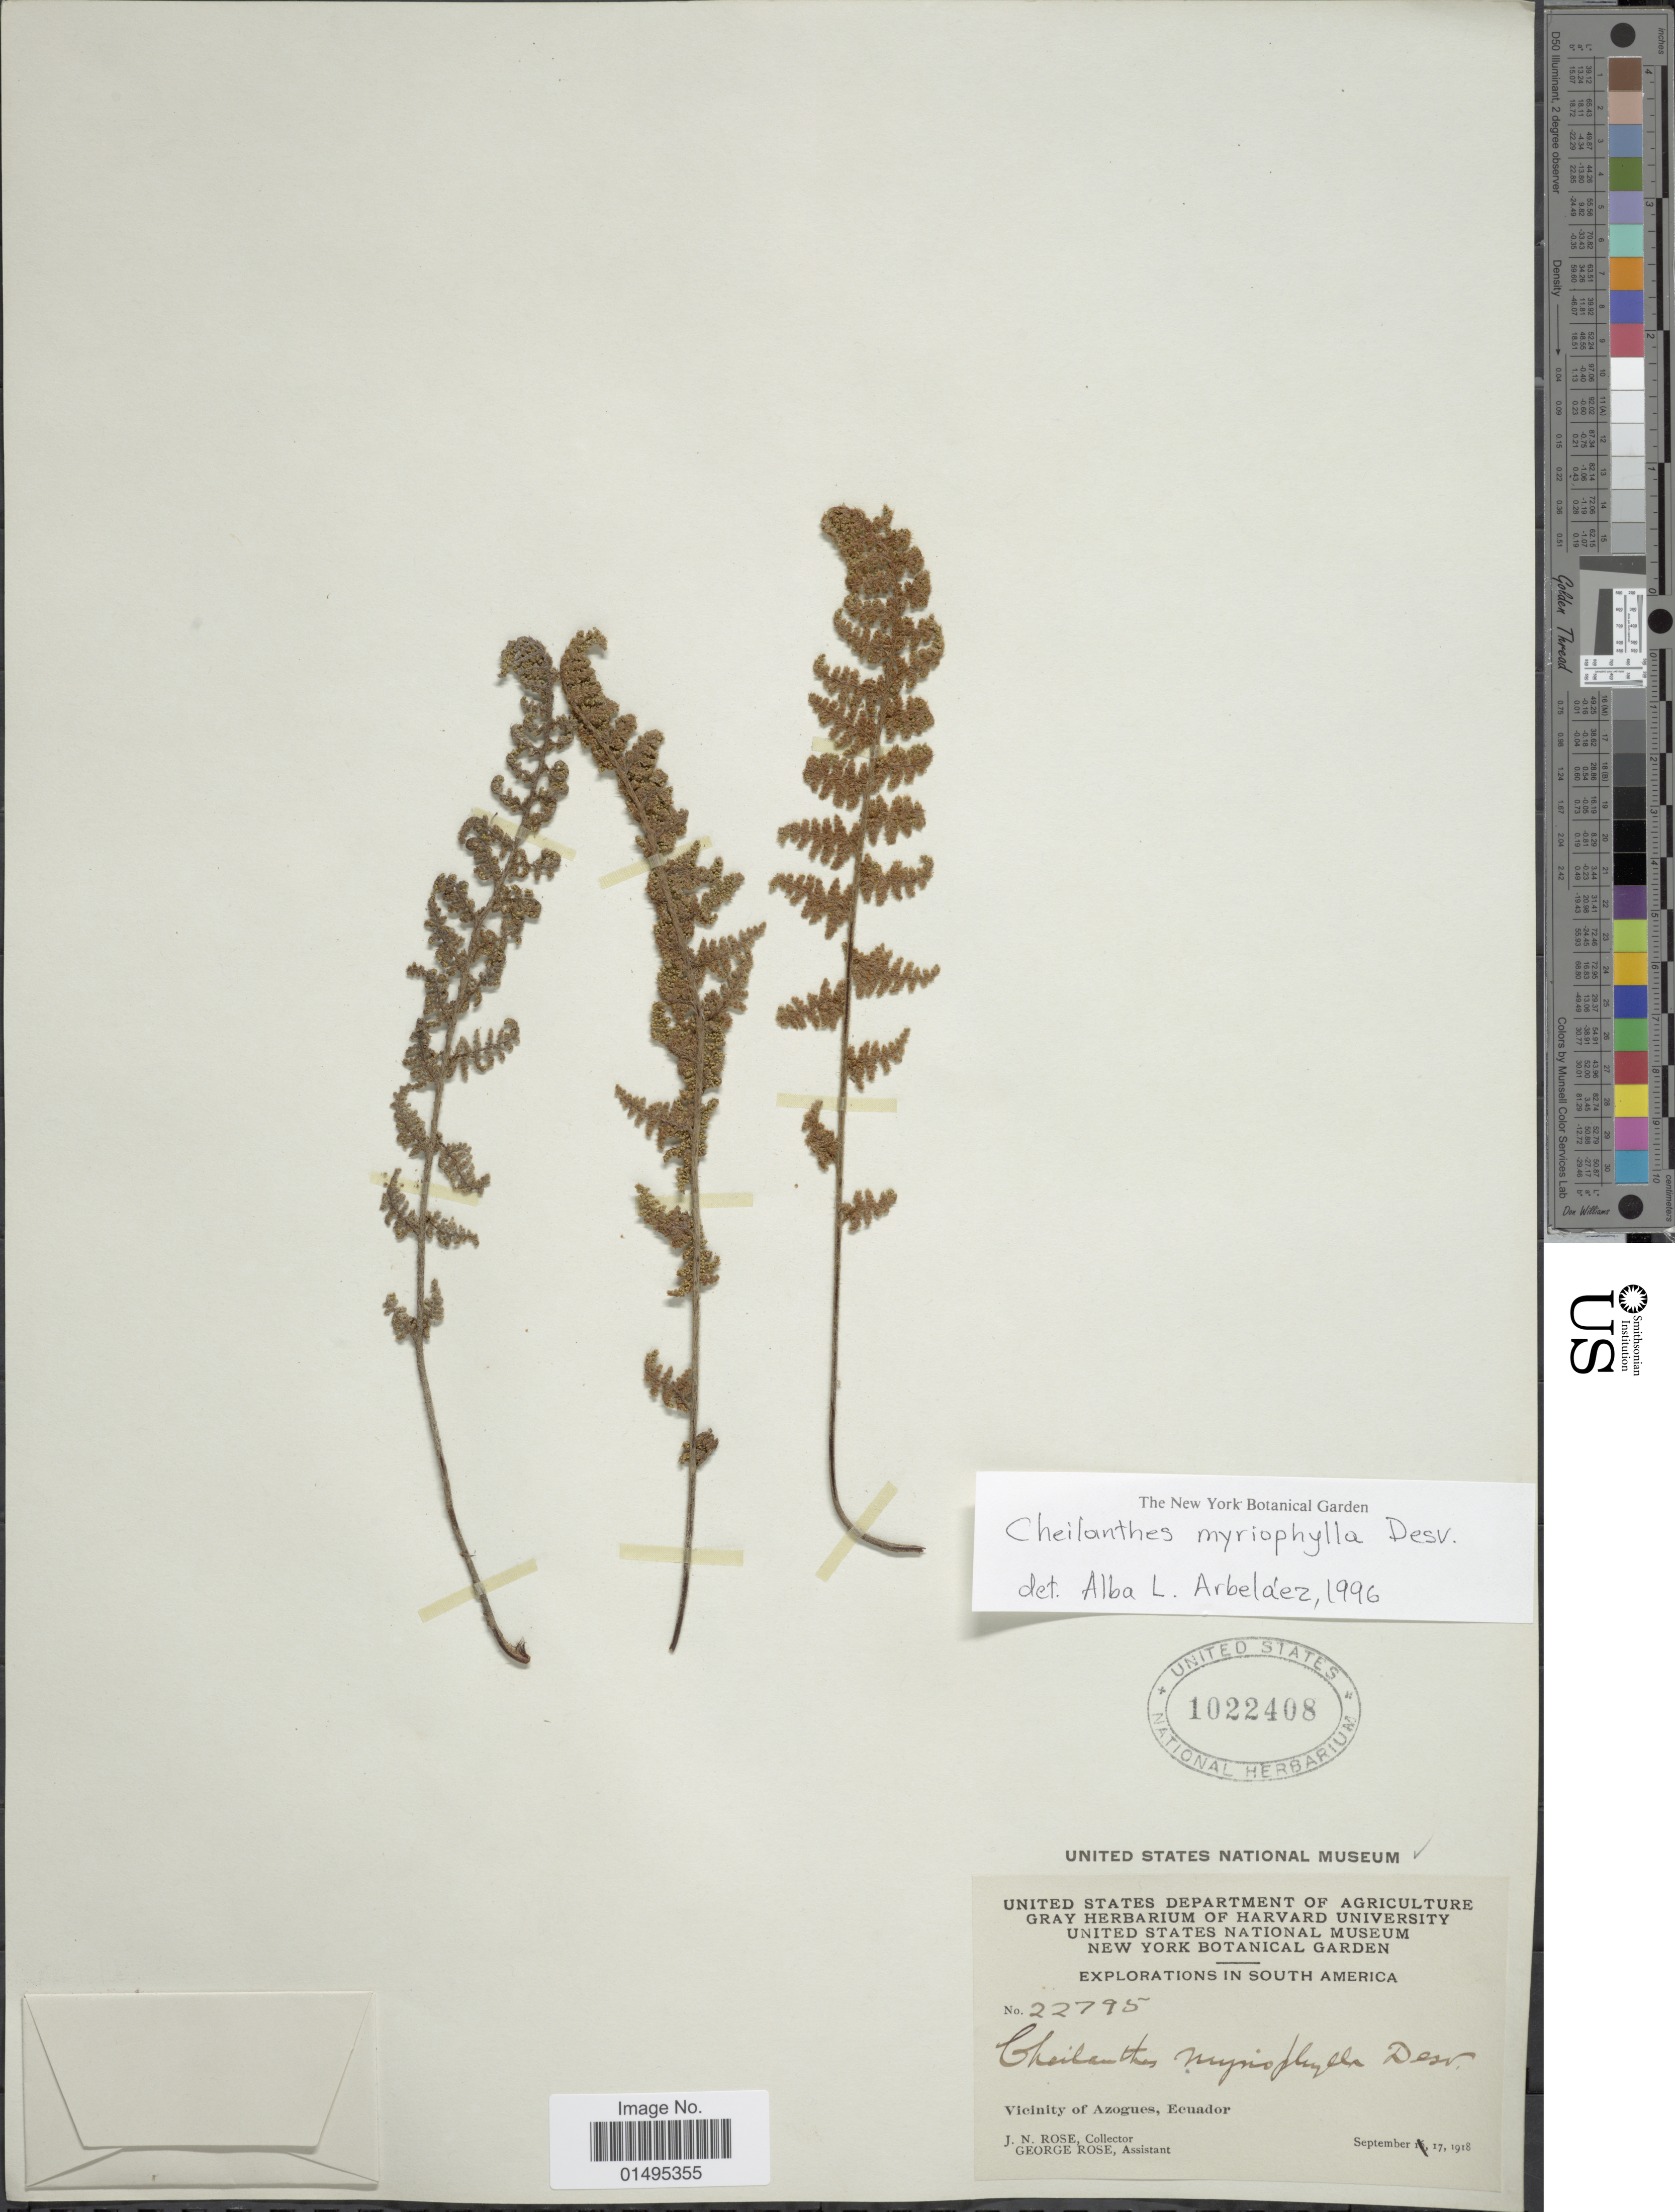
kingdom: Plantae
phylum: Tracheophyta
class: Polypodiopsida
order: Polypodiales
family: Pteridaceae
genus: Myriopteris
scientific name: Myriopteris myriophylla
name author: (Desv.) J. Sm.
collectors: J. N. Rose & G. Rose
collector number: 22795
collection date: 1918-09-17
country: Ecuador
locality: Explorations in South America, Vicinity of Azogues, Ecuador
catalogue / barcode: US 1022408